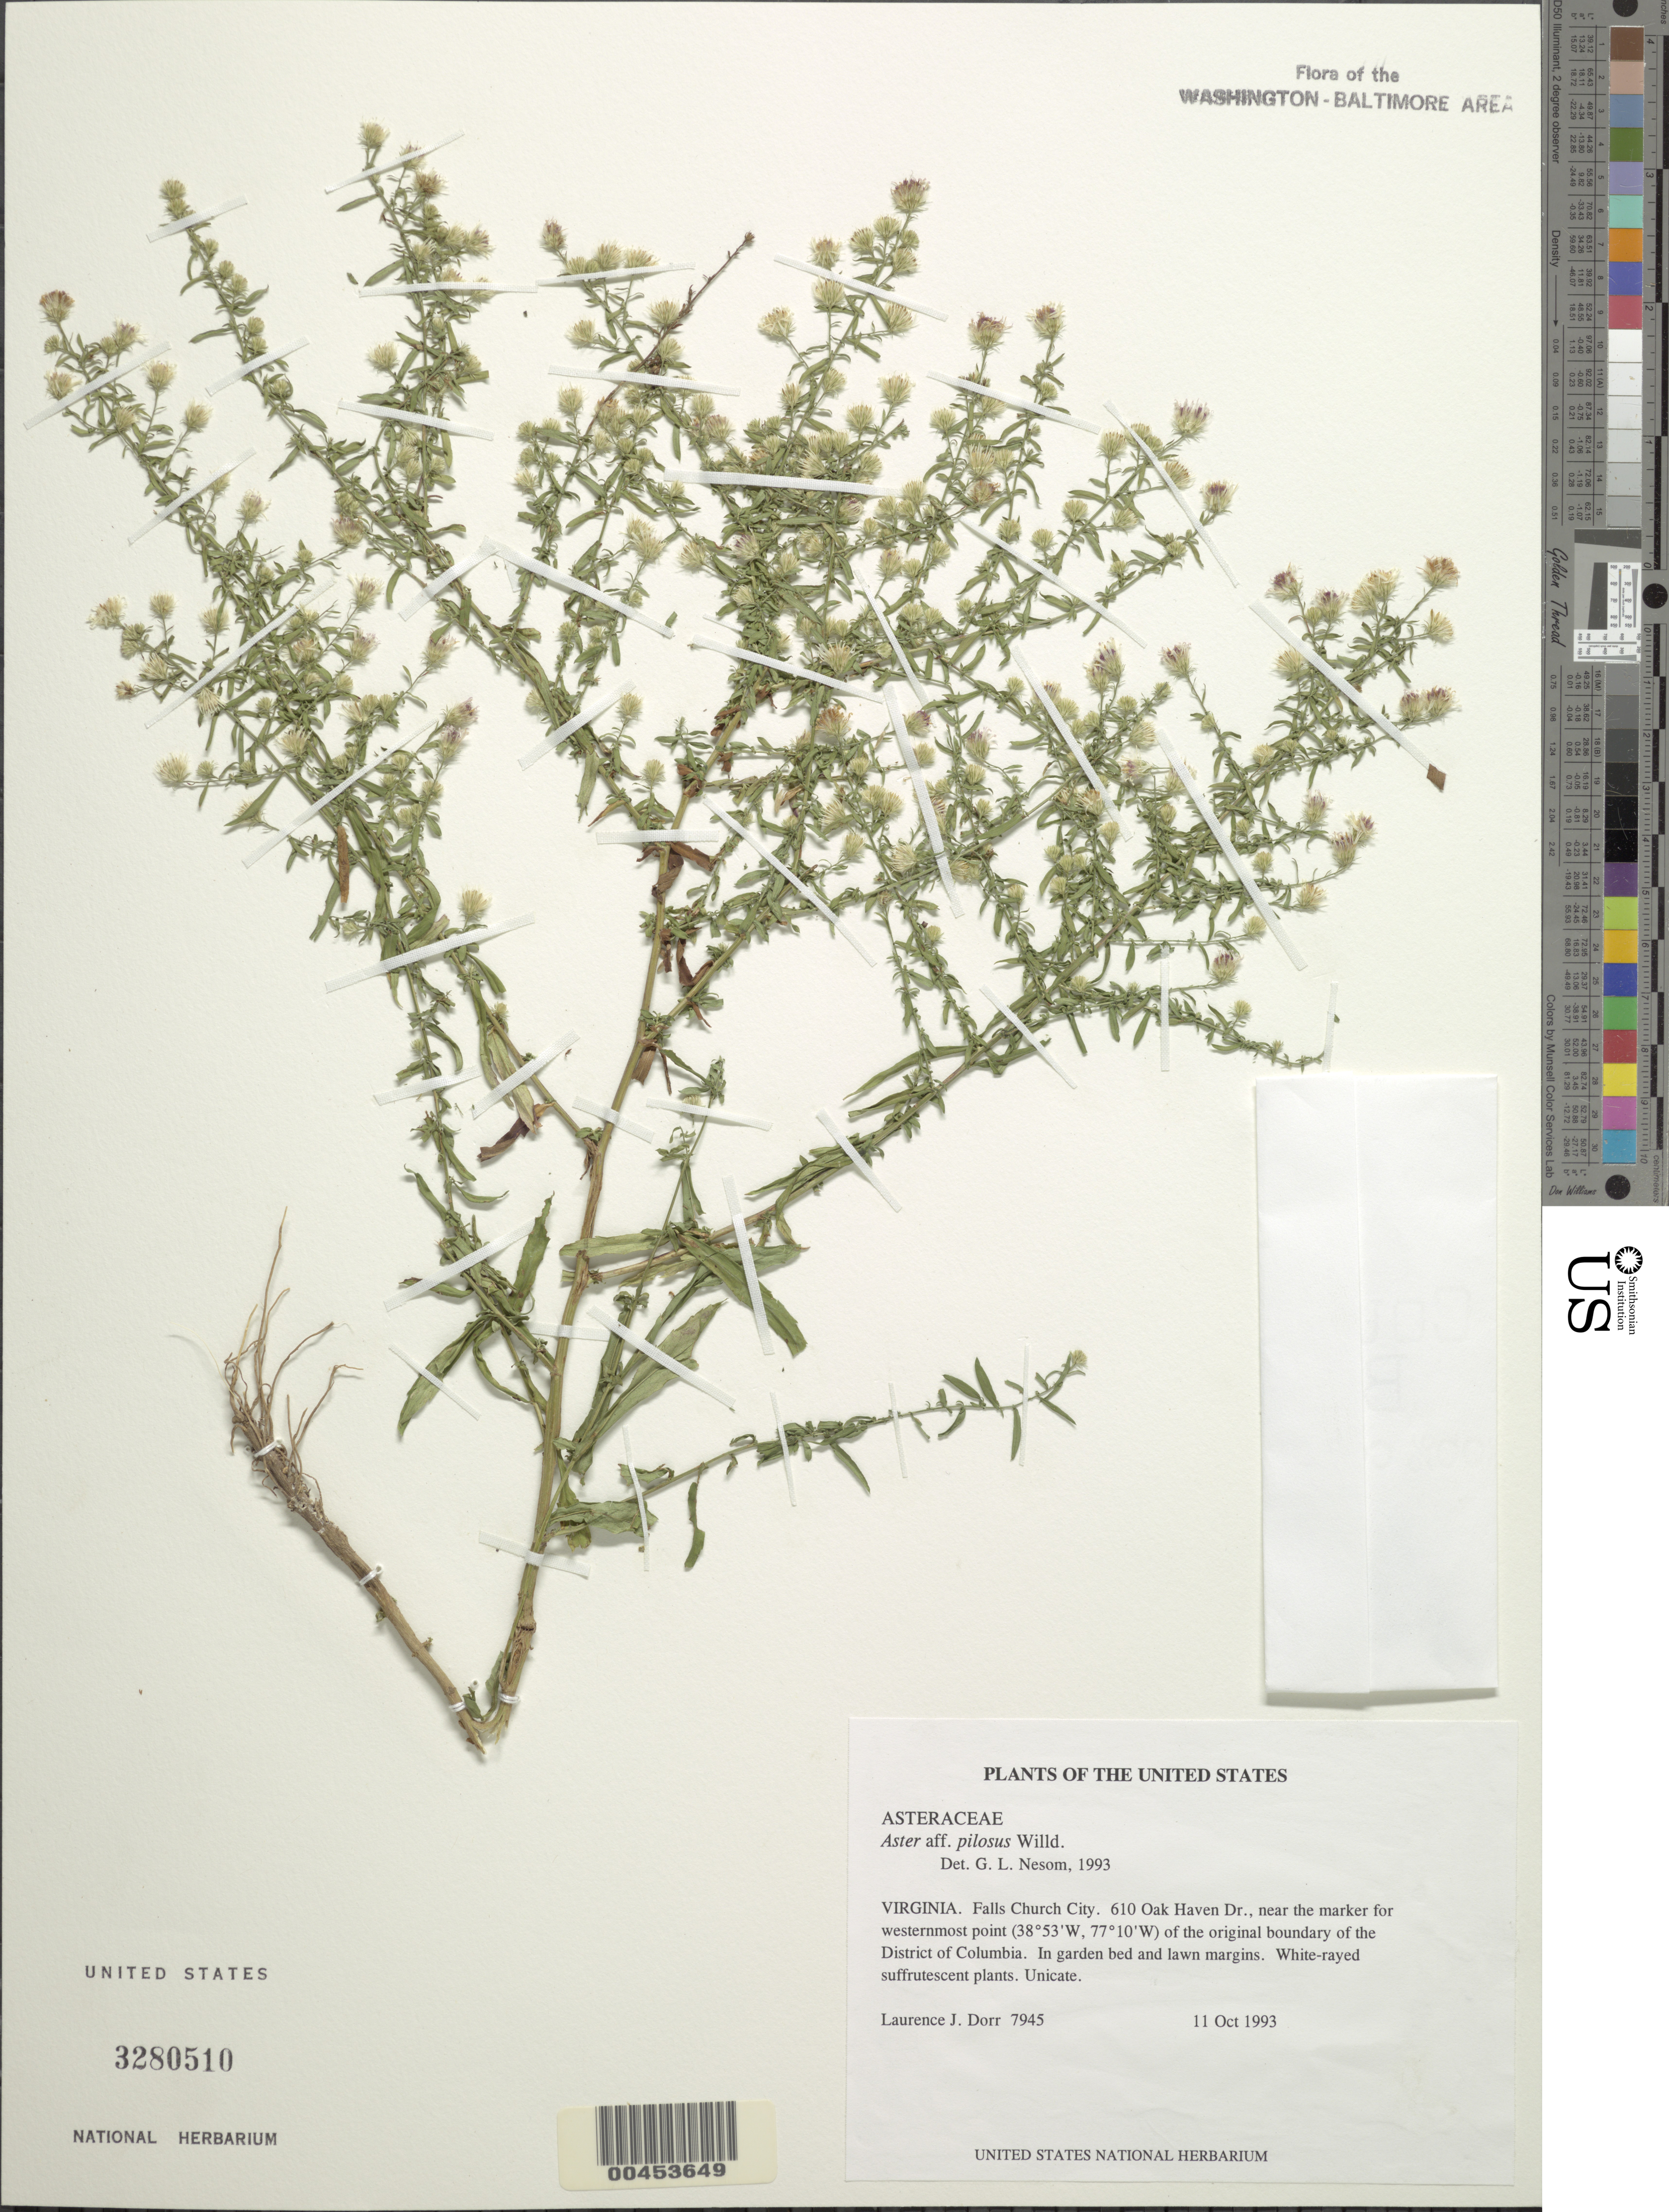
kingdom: Plantae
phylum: Tracheophyta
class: Magnoliopsida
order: Asterales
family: Asteraceae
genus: Symphyotrichum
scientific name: Symphyotrichum pilosum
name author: (Willd.) G.L. Nesom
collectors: L. J. Dorr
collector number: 7945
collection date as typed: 11 Oct 1993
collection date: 1993-10-11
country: United States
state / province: Virginia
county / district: City of Falls Church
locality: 610 Oak Haven Dr., near the marker for westernmost point of the original boundary of the District of Columbia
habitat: In garden bed and lawn margins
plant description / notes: Common name: Frostweed Aster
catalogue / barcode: US 3280510